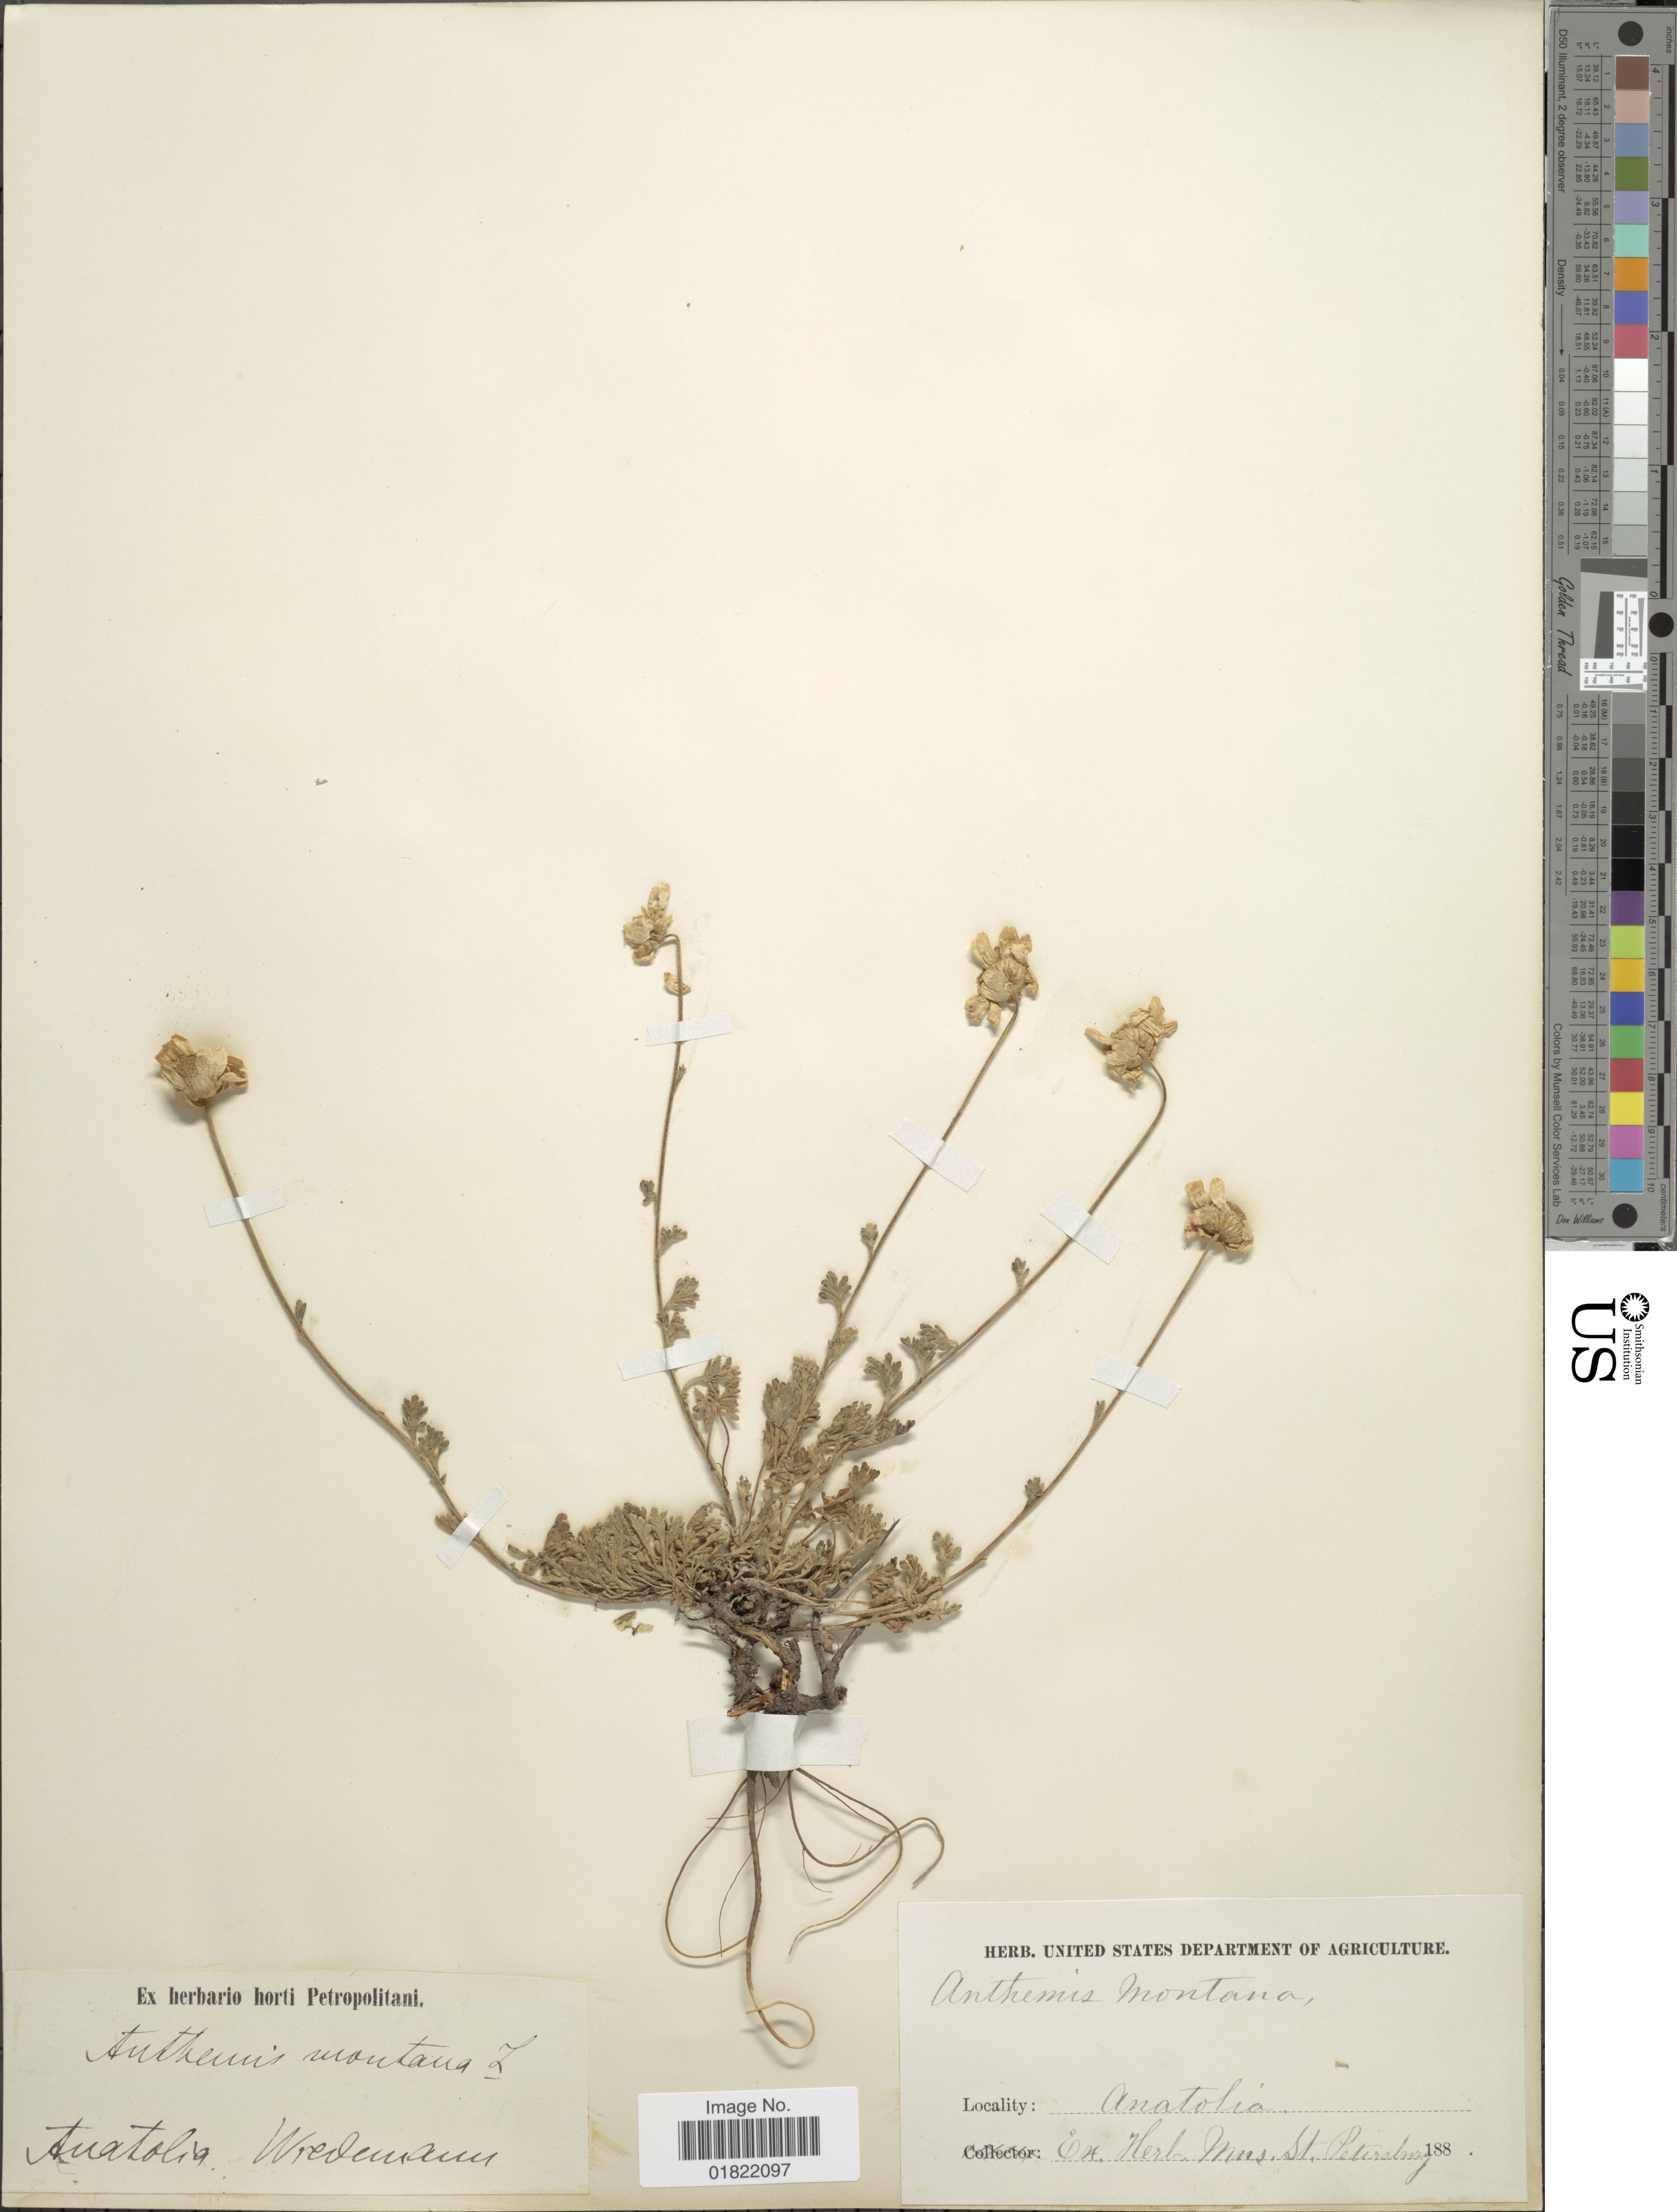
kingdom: Plantae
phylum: Tracheophyta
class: Magnoliopsida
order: Asterales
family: Asteraceae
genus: Anthemis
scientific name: Anthemis montana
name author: L.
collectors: ex Horto Bot. Petropolitano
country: Turkey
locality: Anatolia